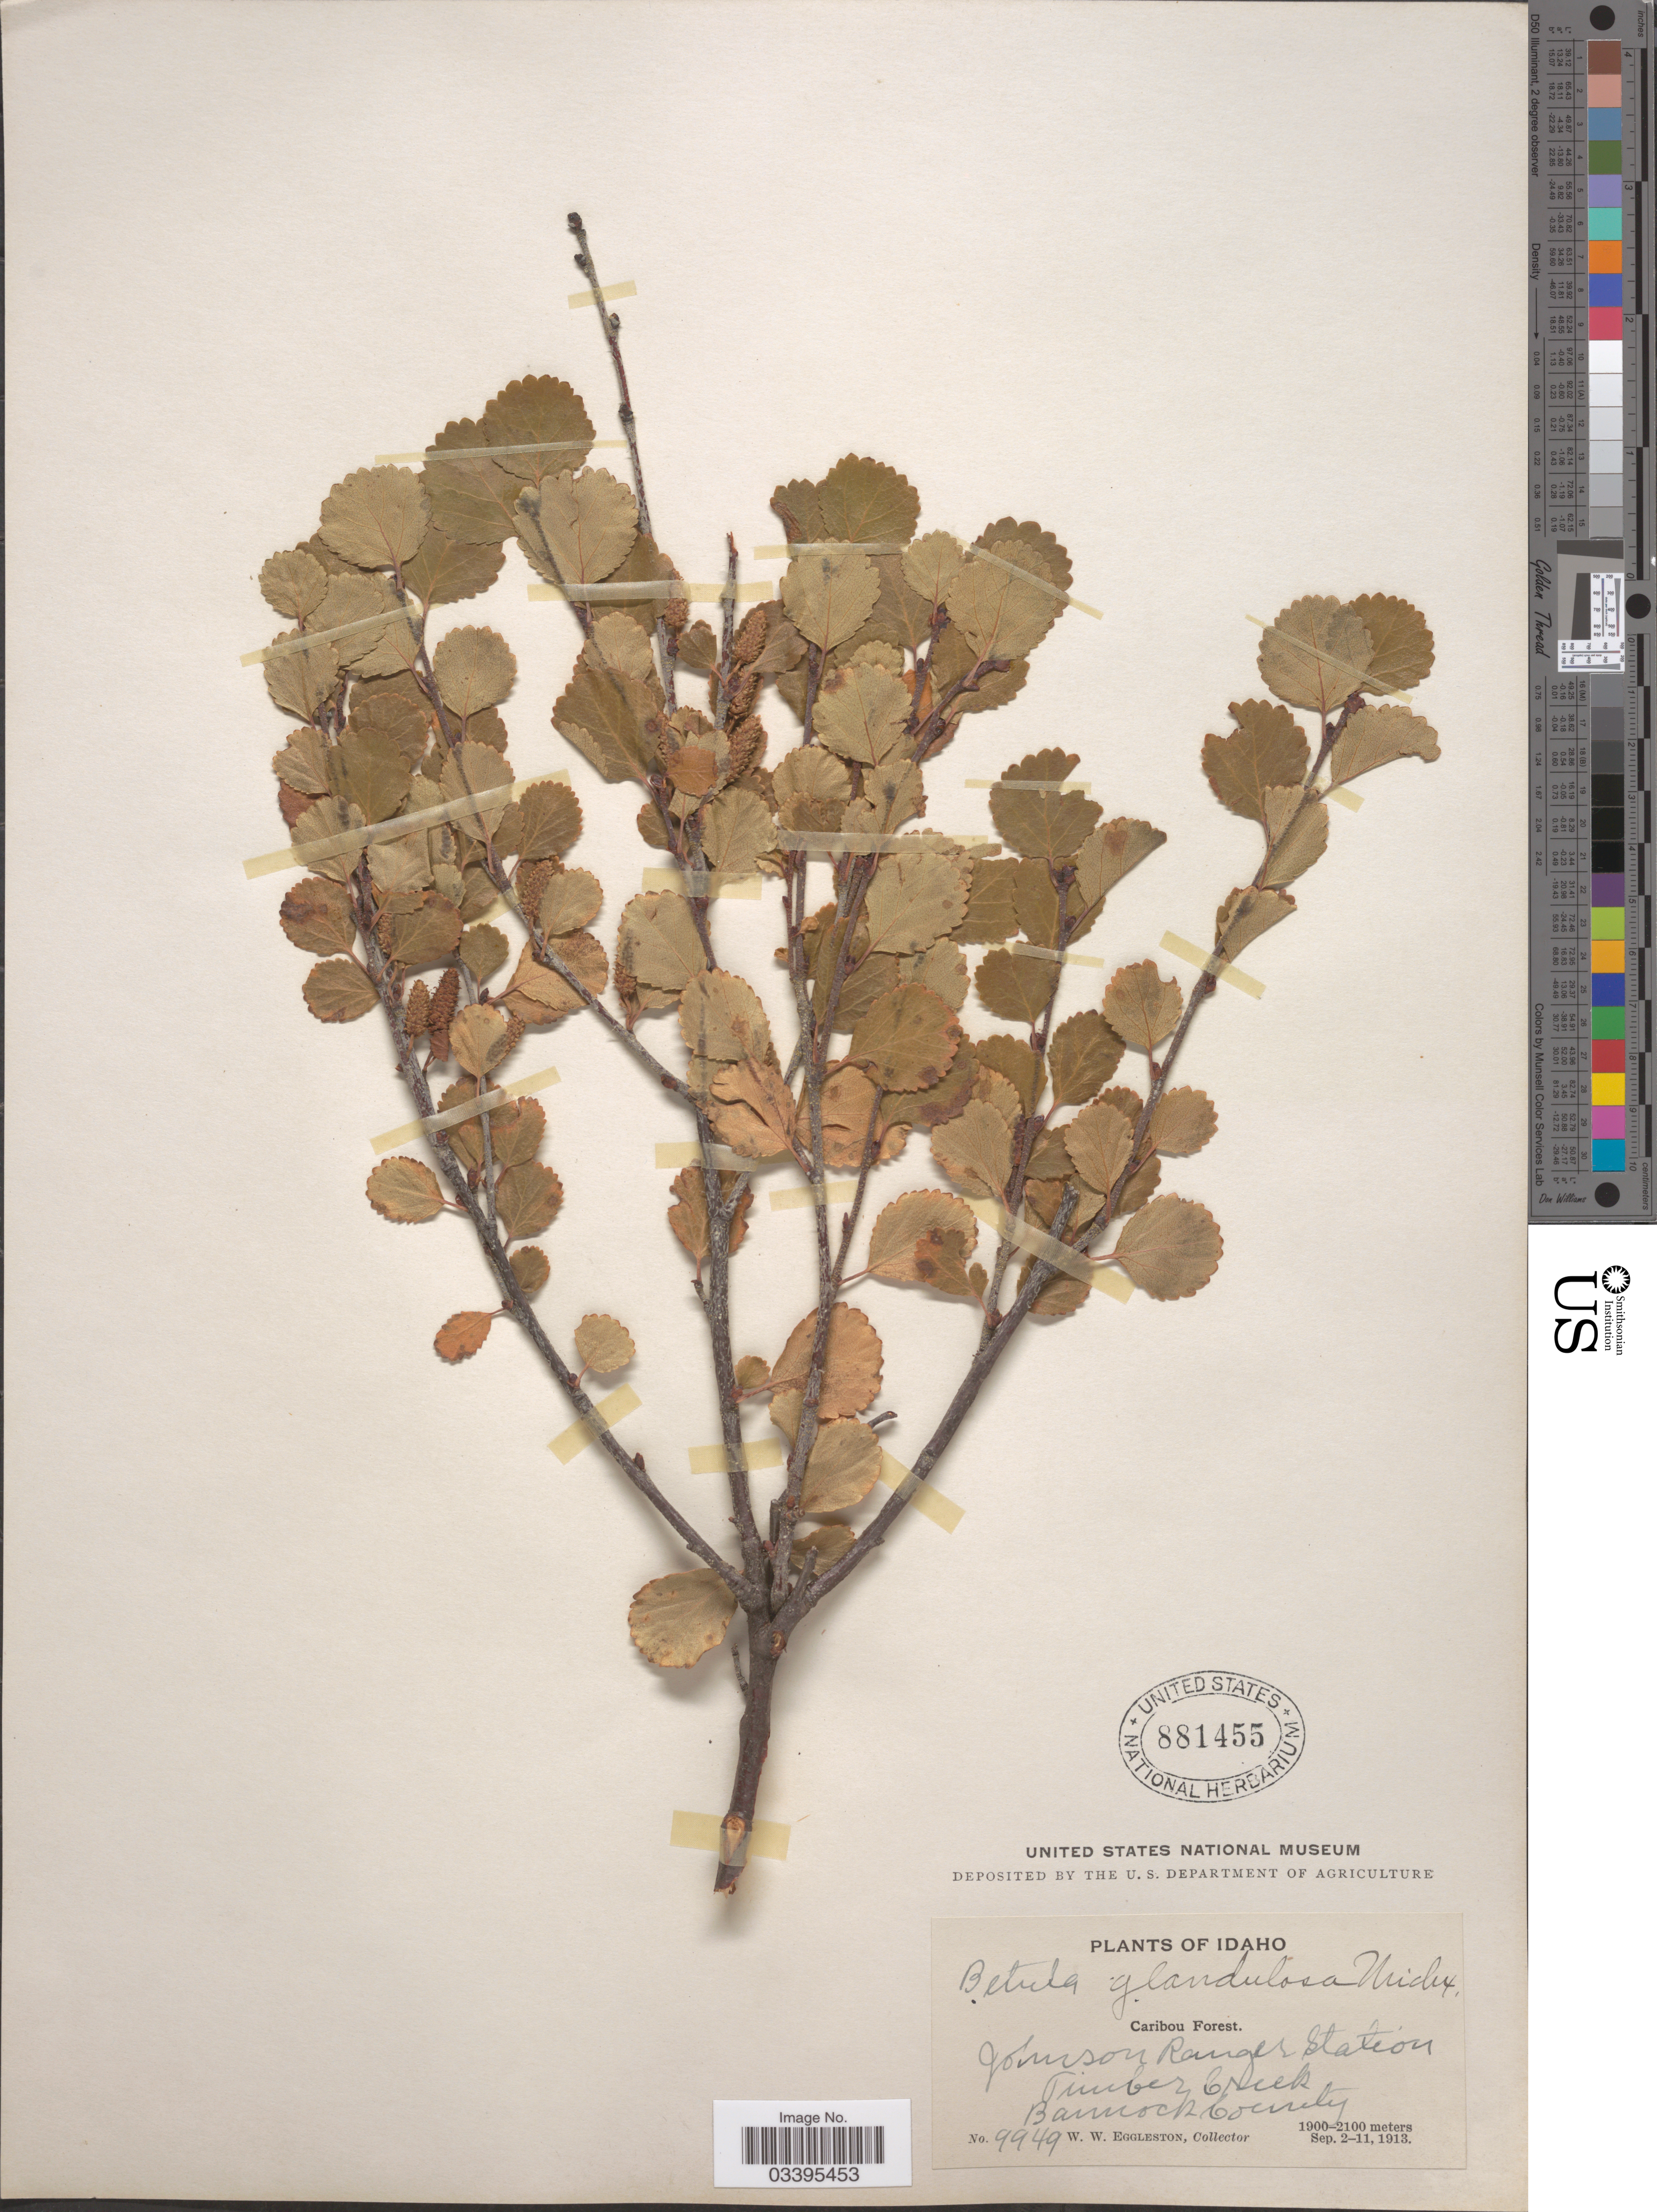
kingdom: Plantae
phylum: Tracheophyta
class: Magnoliopsida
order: Fagales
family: Betulaceae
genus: Betula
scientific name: Betula glandulosa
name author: Michx.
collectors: W. W. Eggleston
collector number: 9949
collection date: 1913-09-02/1913-09-11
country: United States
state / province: Idaho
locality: Caribou Forest. Johnson Ranger Station. Timber Creek. Bannock County.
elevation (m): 1900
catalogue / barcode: US 881455